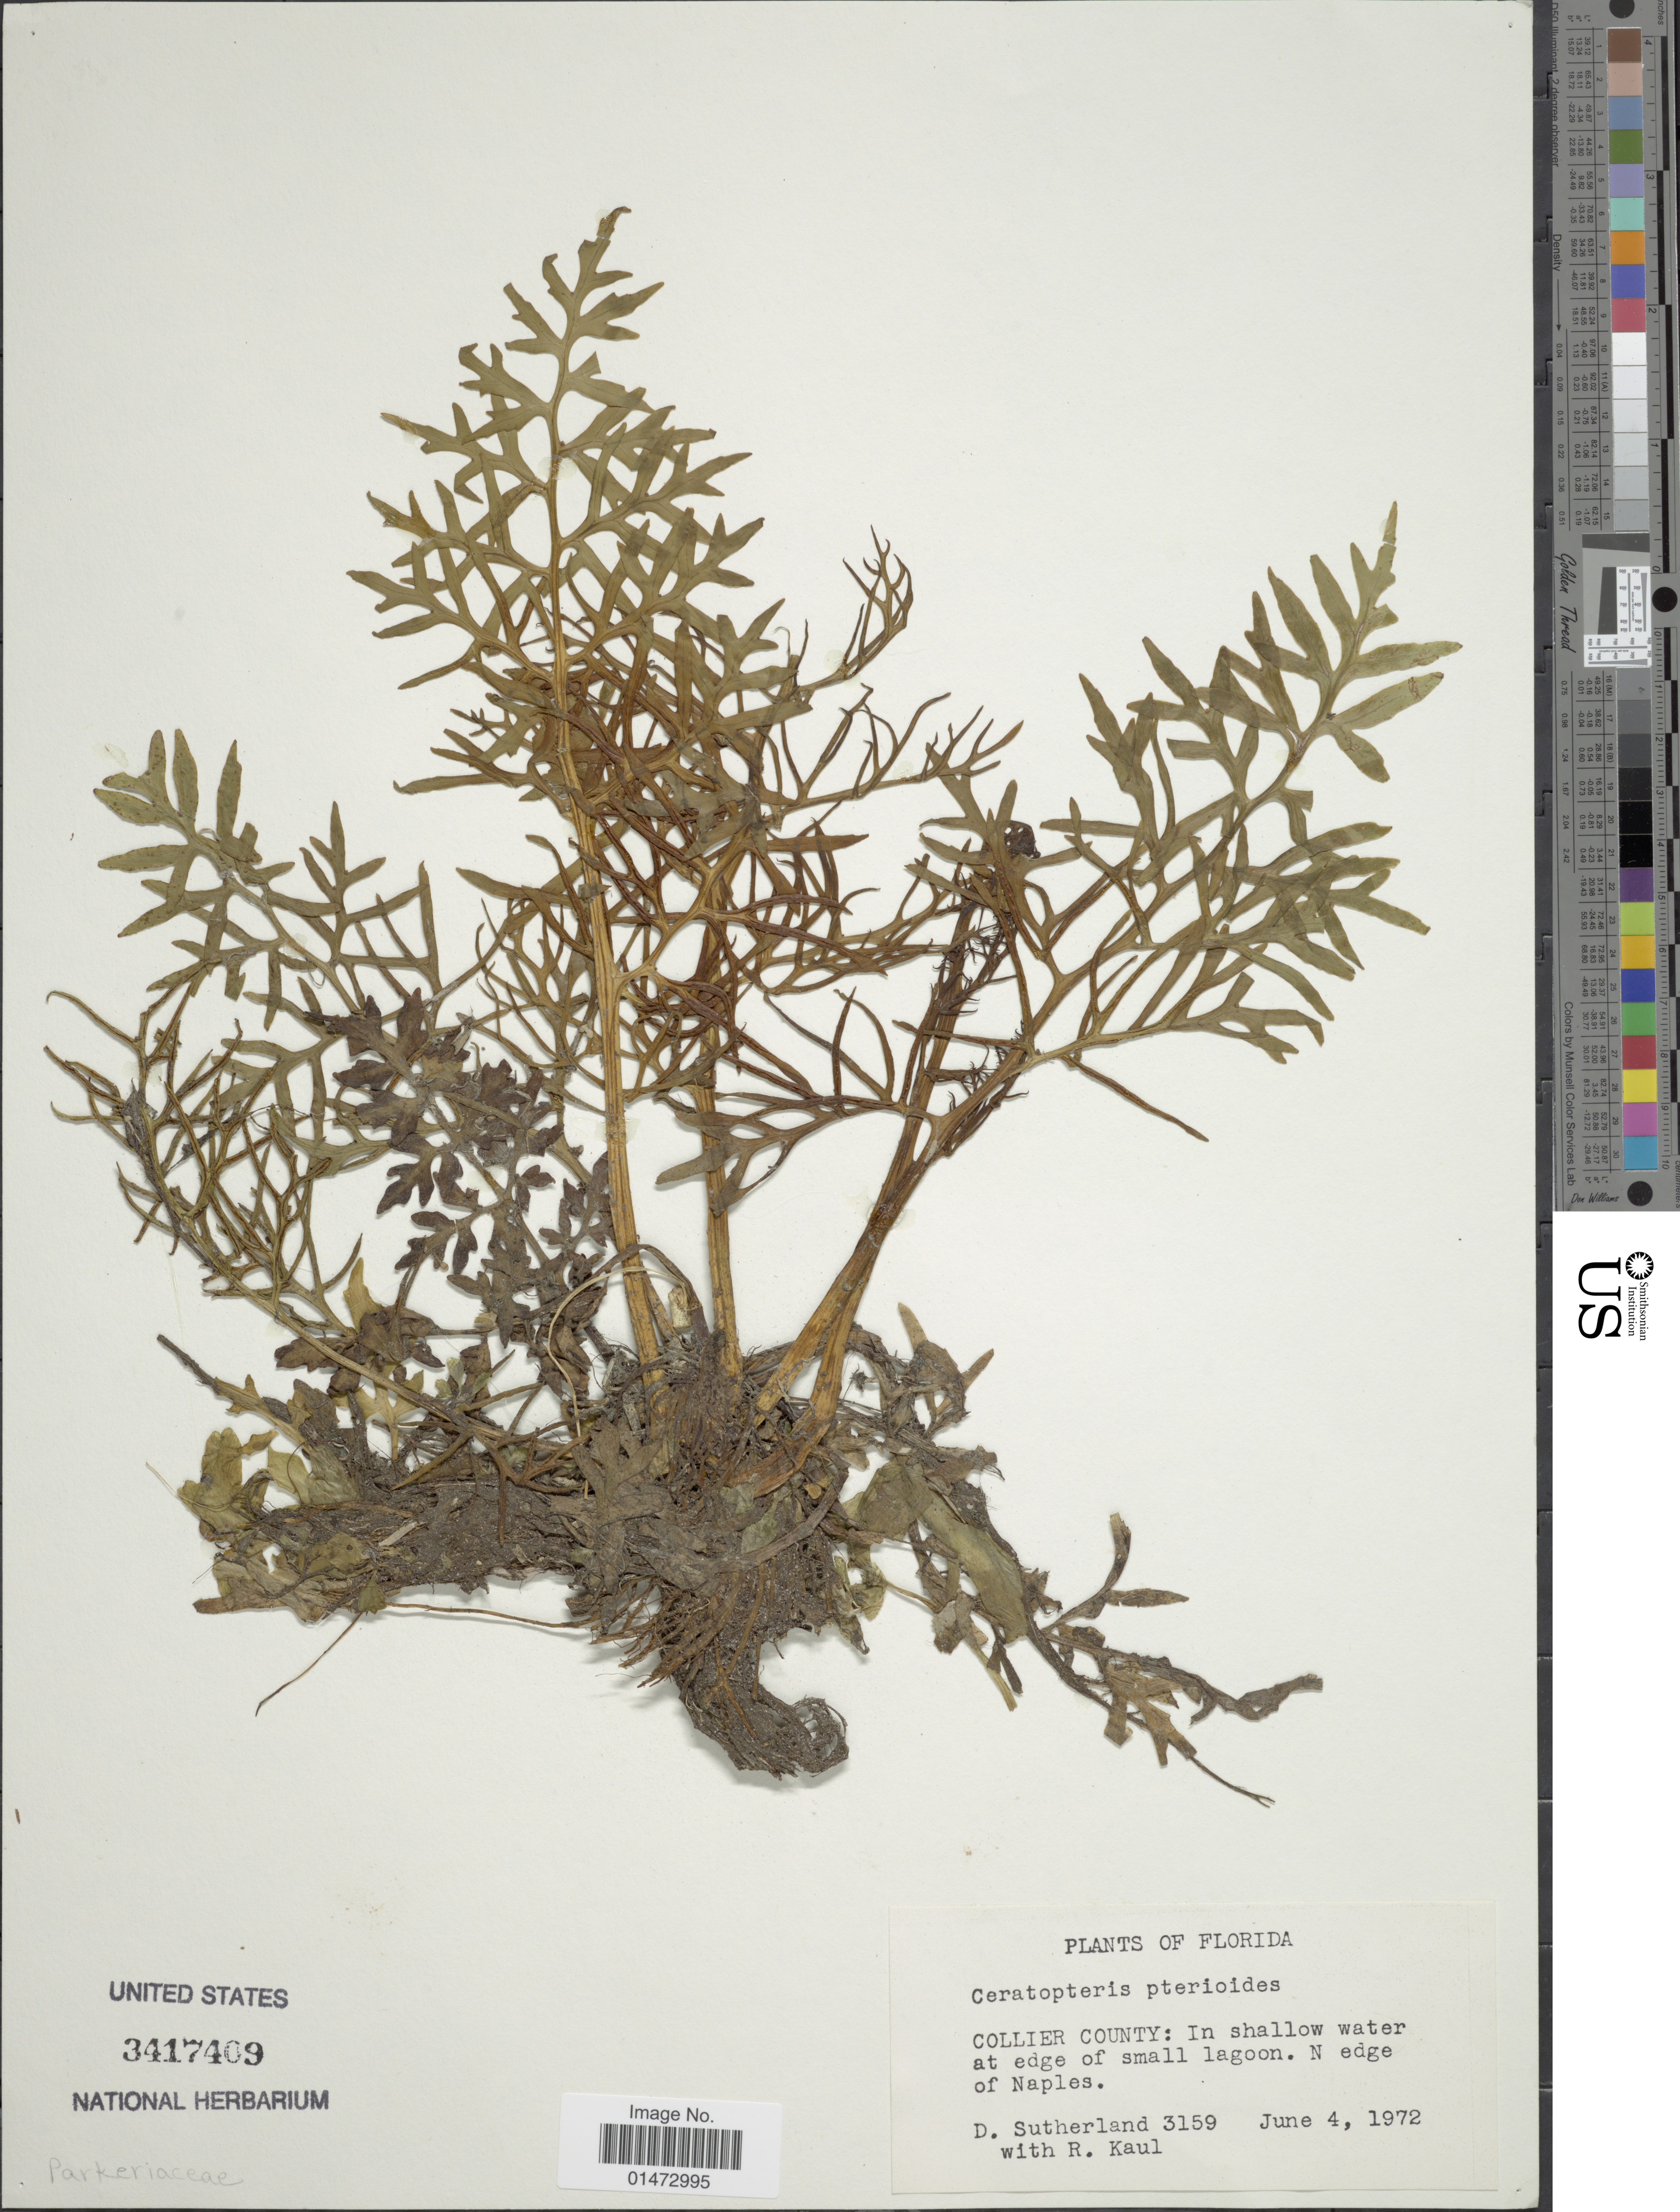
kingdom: Plantae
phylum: Tracheophyta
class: Polypodiopsida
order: Polypodiales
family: Pteridaceae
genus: Ceratopteris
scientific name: Ceratopteris pteridioides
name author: (Hook.) Hieron.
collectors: D. Sutherland & R. Kaul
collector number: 3159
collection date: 1972-06-04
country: United States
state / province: Florida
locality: Collier County: In shallow water at edge of small lagoon. N edge of Naples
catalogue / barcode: US 3417409